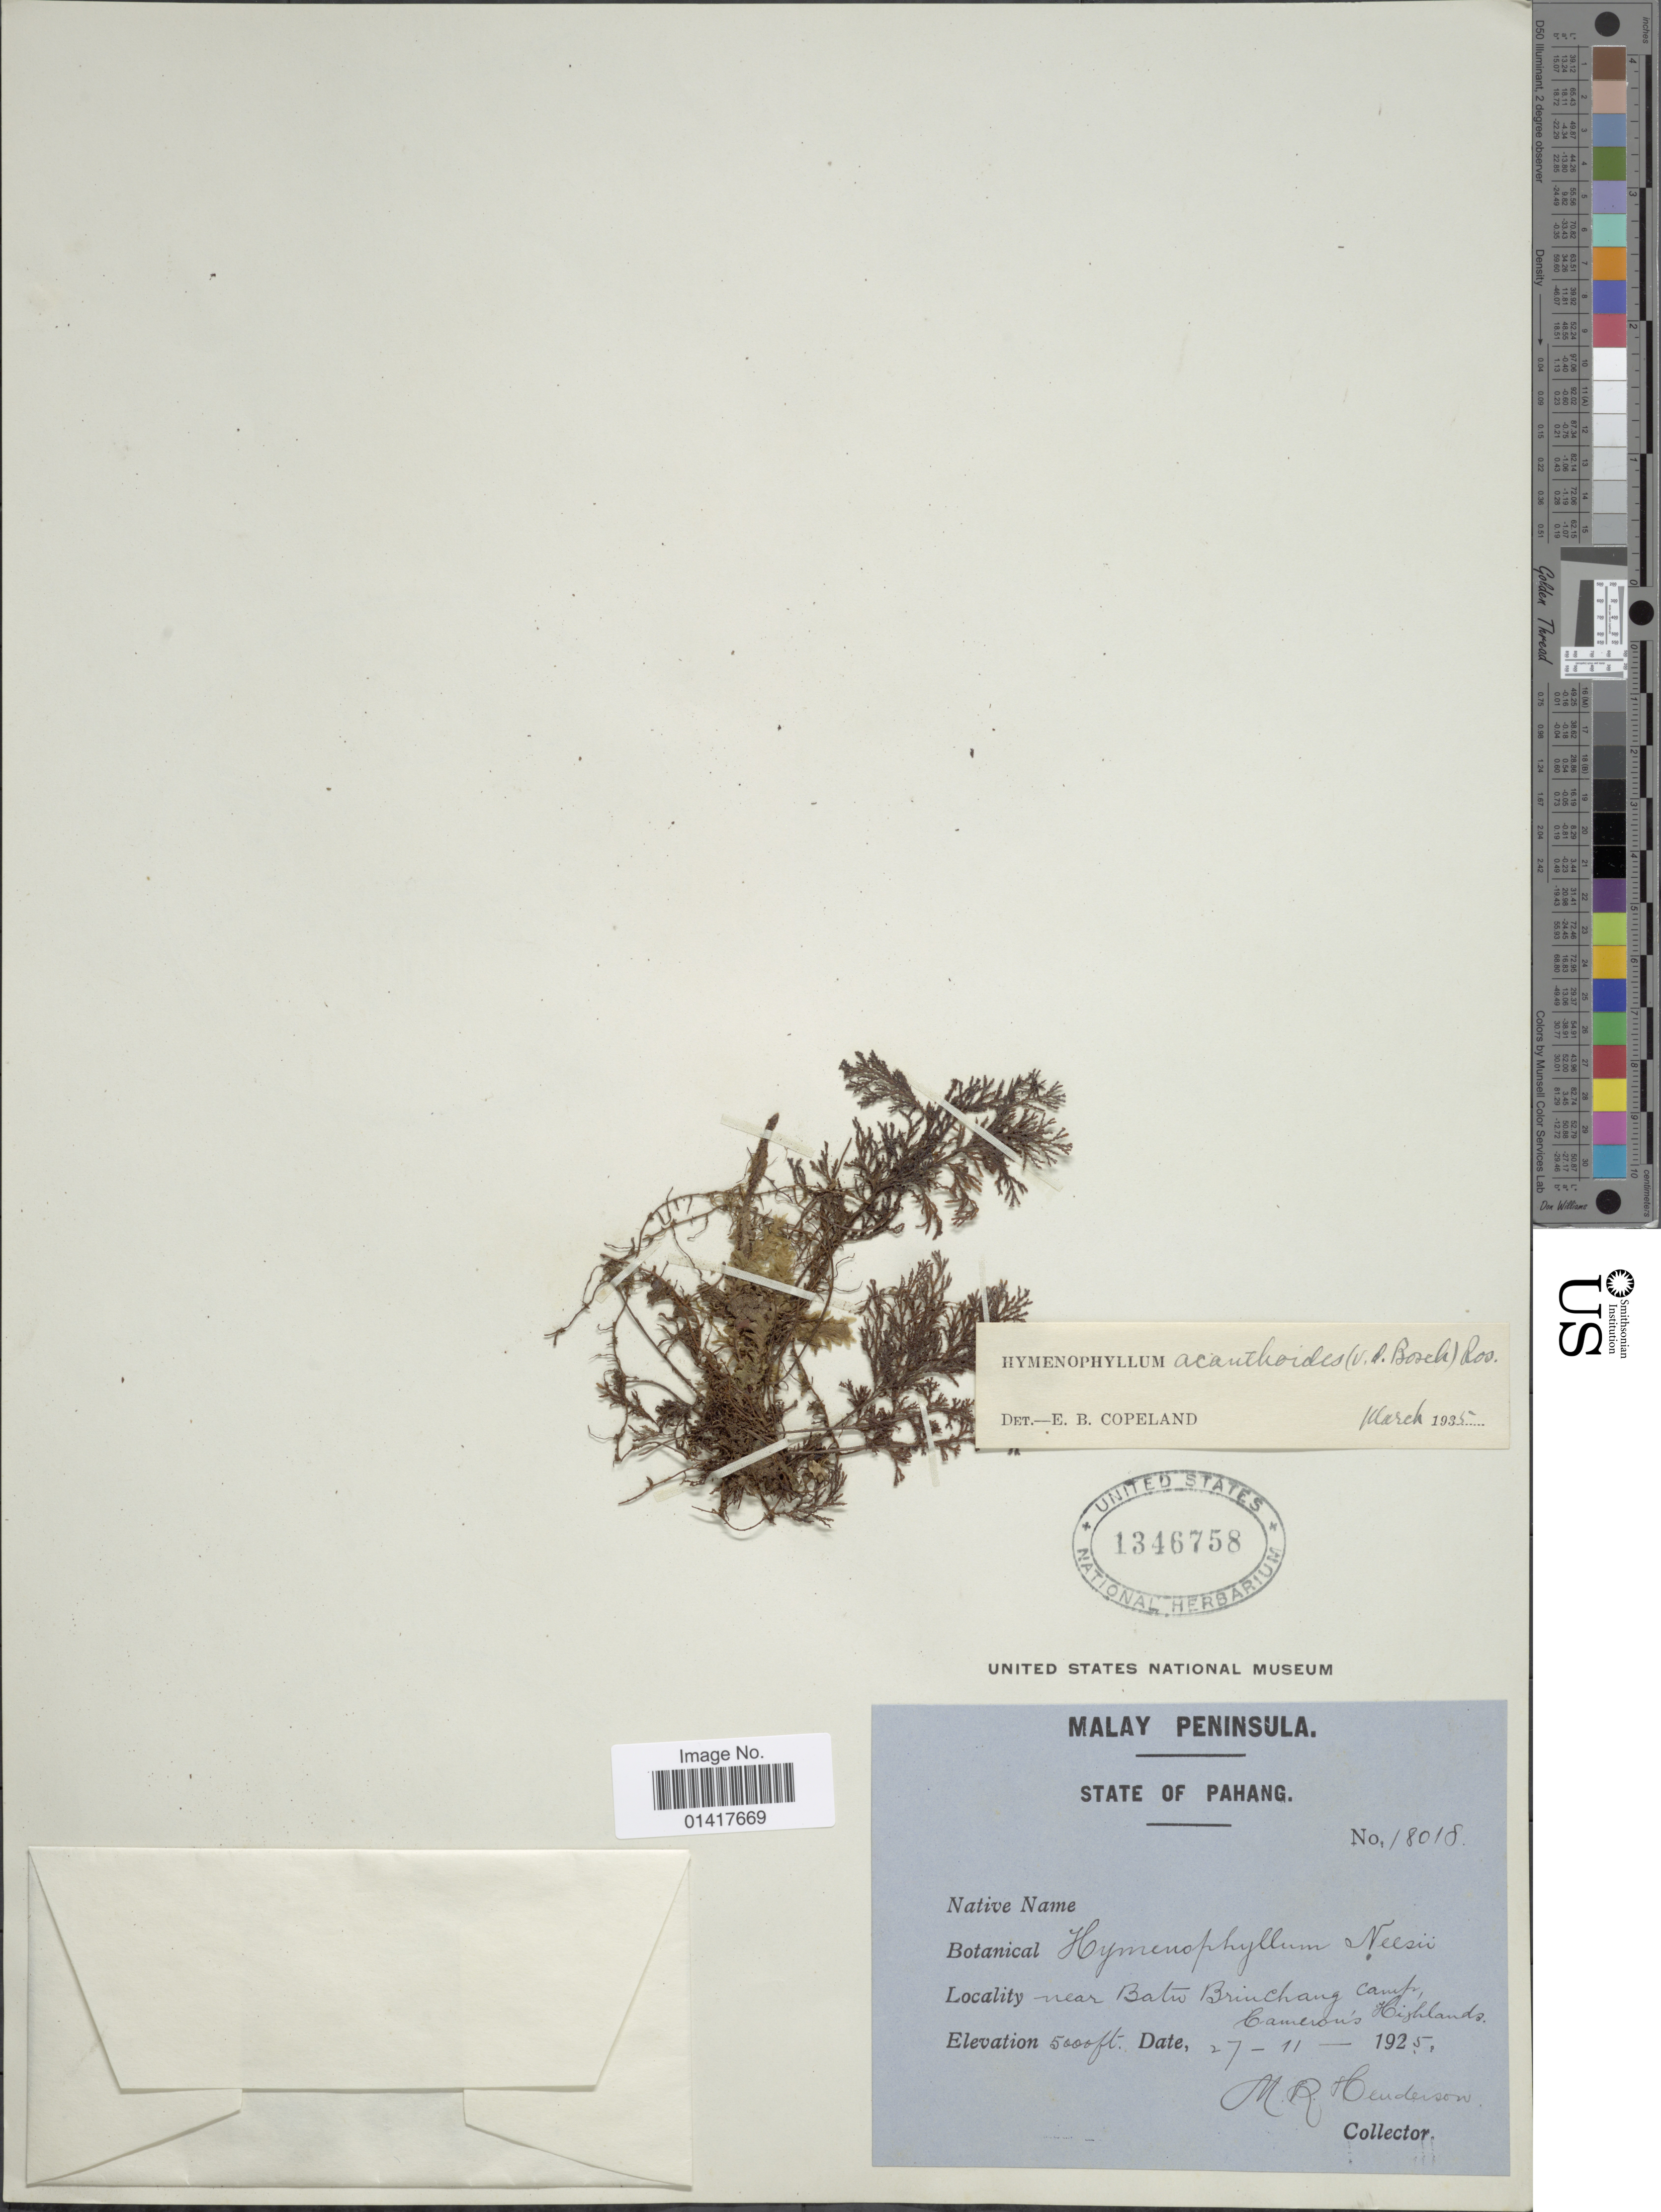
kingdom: Plantae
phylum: Tracheophyta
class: Polypodiopsida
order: Hymenophyllales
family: Hymenophyllaceae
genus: Hymenophyllum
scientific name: Hymenophyllum acanthoides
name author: (Bosch) Rosenst.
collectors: M. Henderson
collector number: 18018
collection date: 1925-11-27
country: Malaysia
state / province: Pahang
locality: State of Pahang, near Batio Brinchang Camp. Cameron's Highlands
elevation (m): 1524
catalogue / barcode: US 1346758